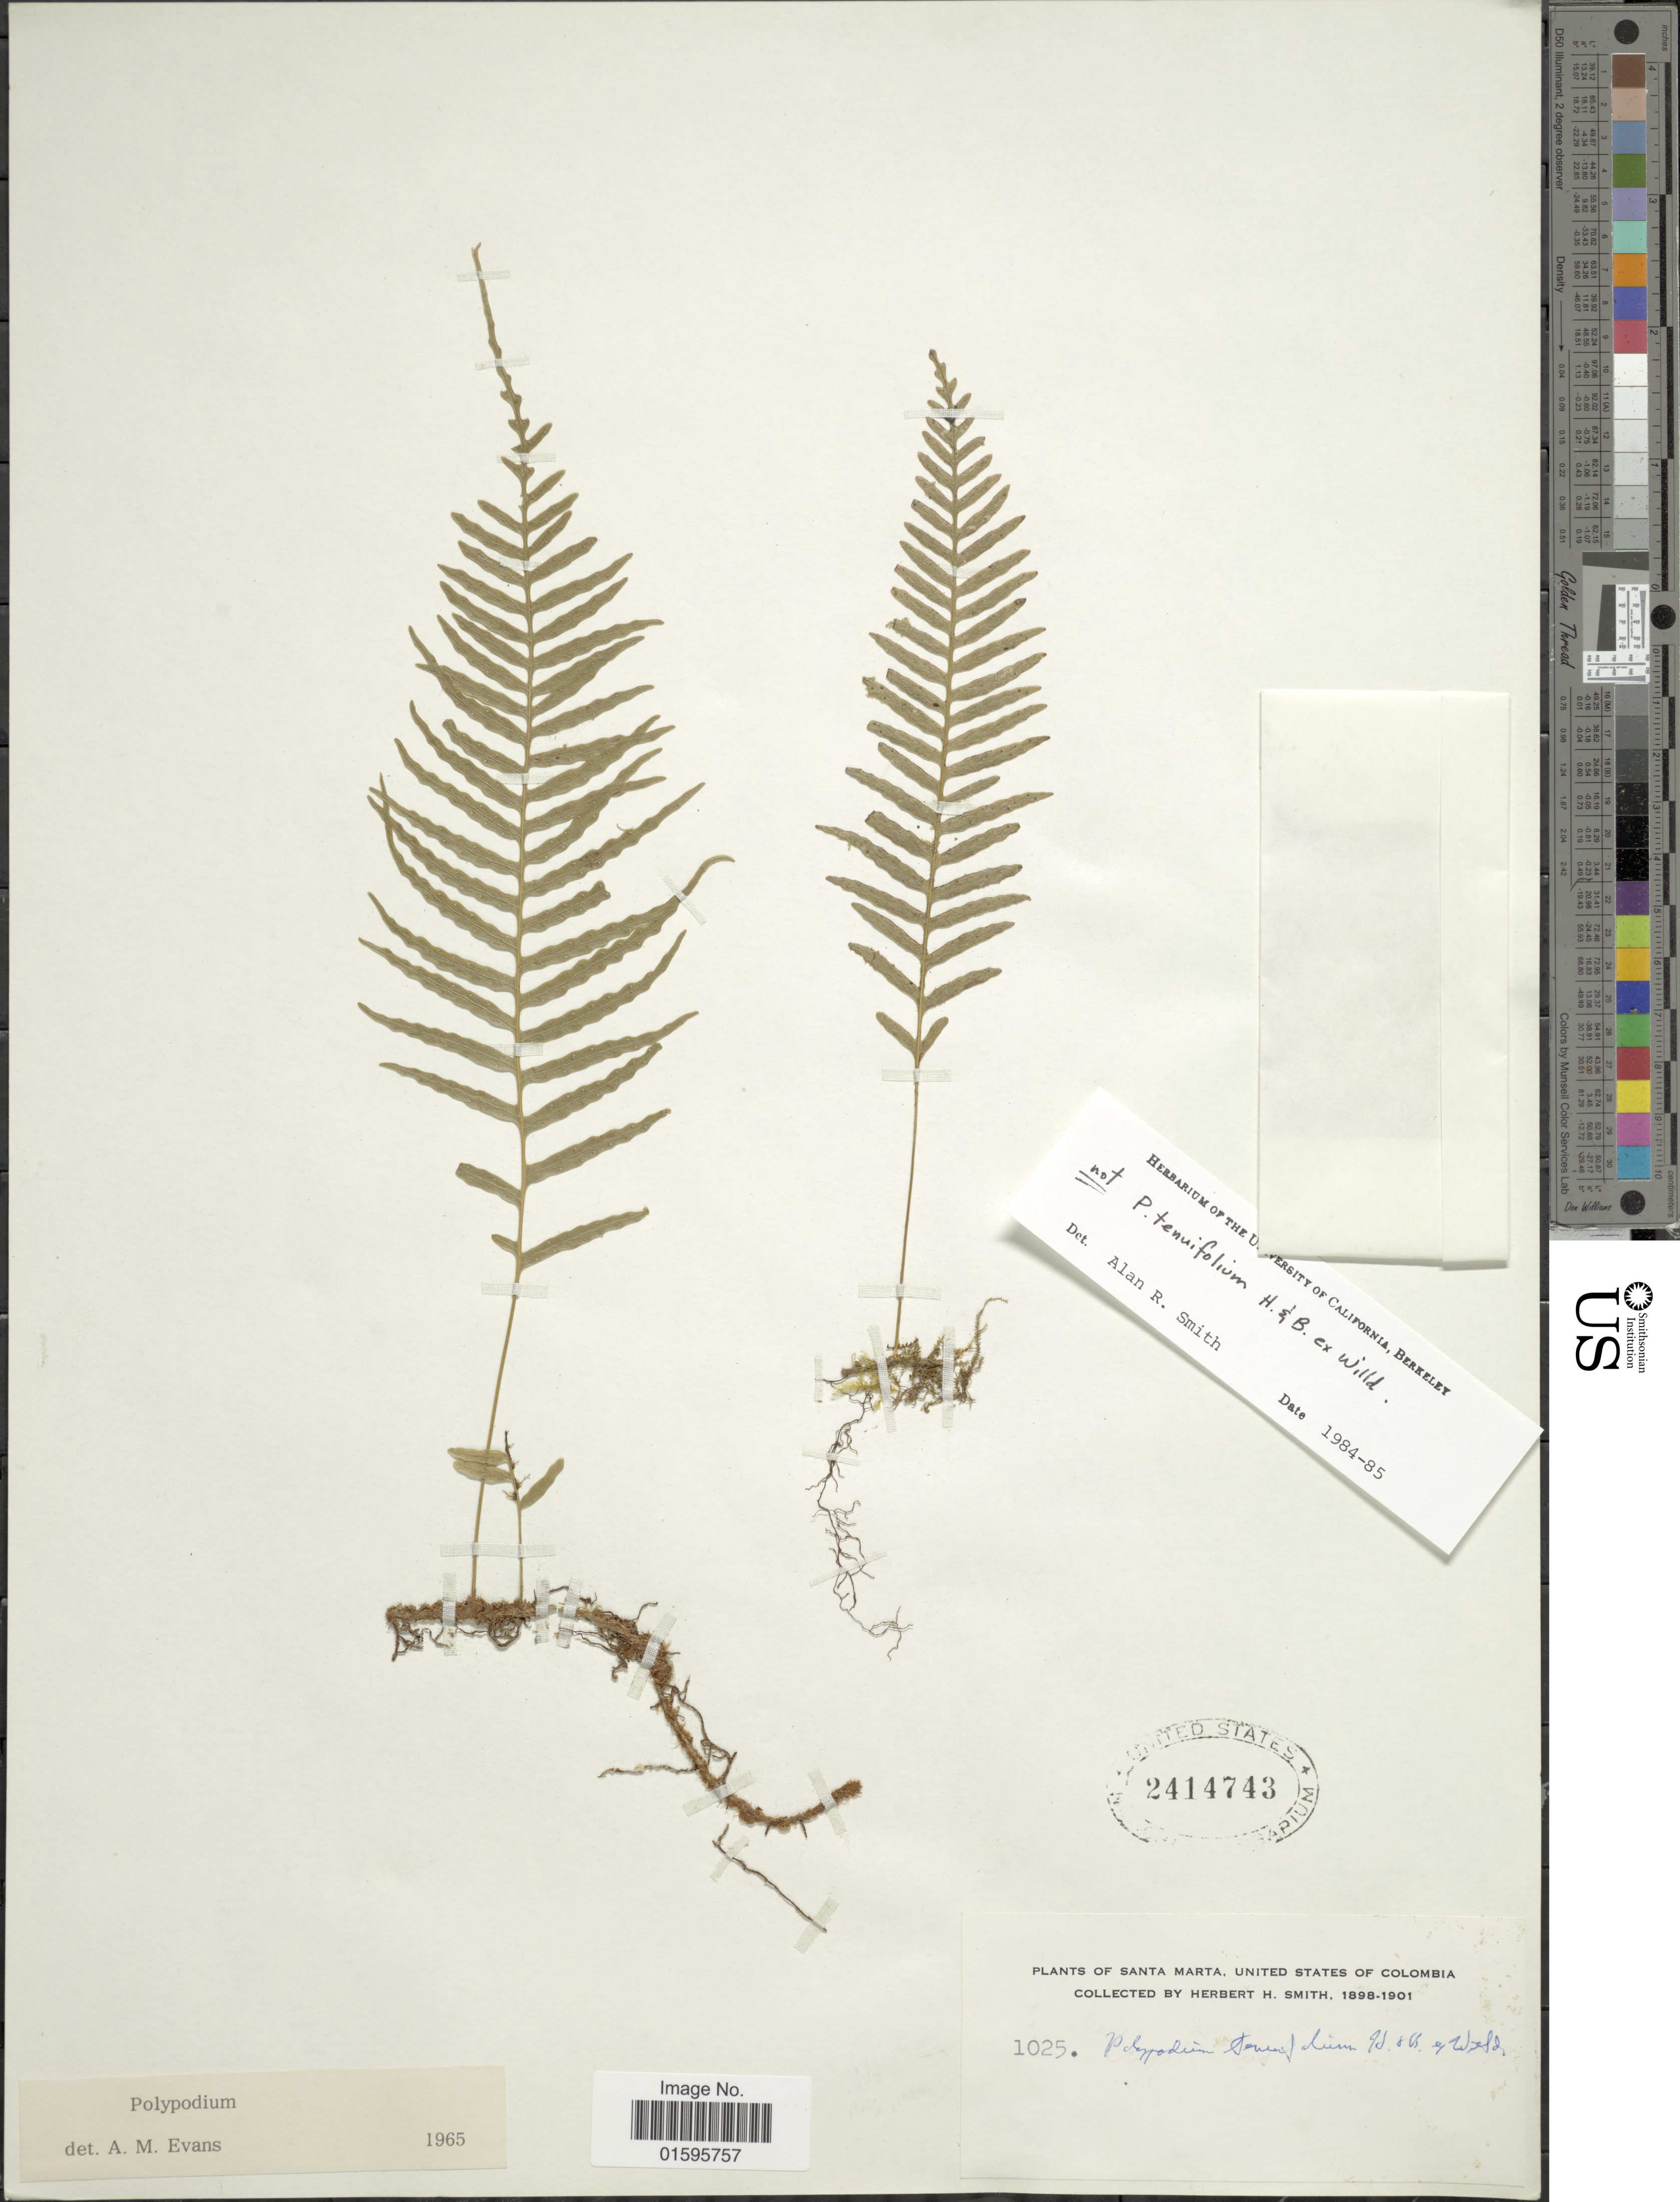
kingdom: Plantae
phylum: Tracheophyta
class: Polypodiopsida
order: Polypodiales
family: Polypodiaceae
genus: Polypodium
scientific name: Polypodium sp.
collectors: Herbert H. Smith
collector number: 1025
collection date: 1898/1901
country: Colombia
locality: Santa Marta, United States of Colombia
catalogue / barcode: US 2414743